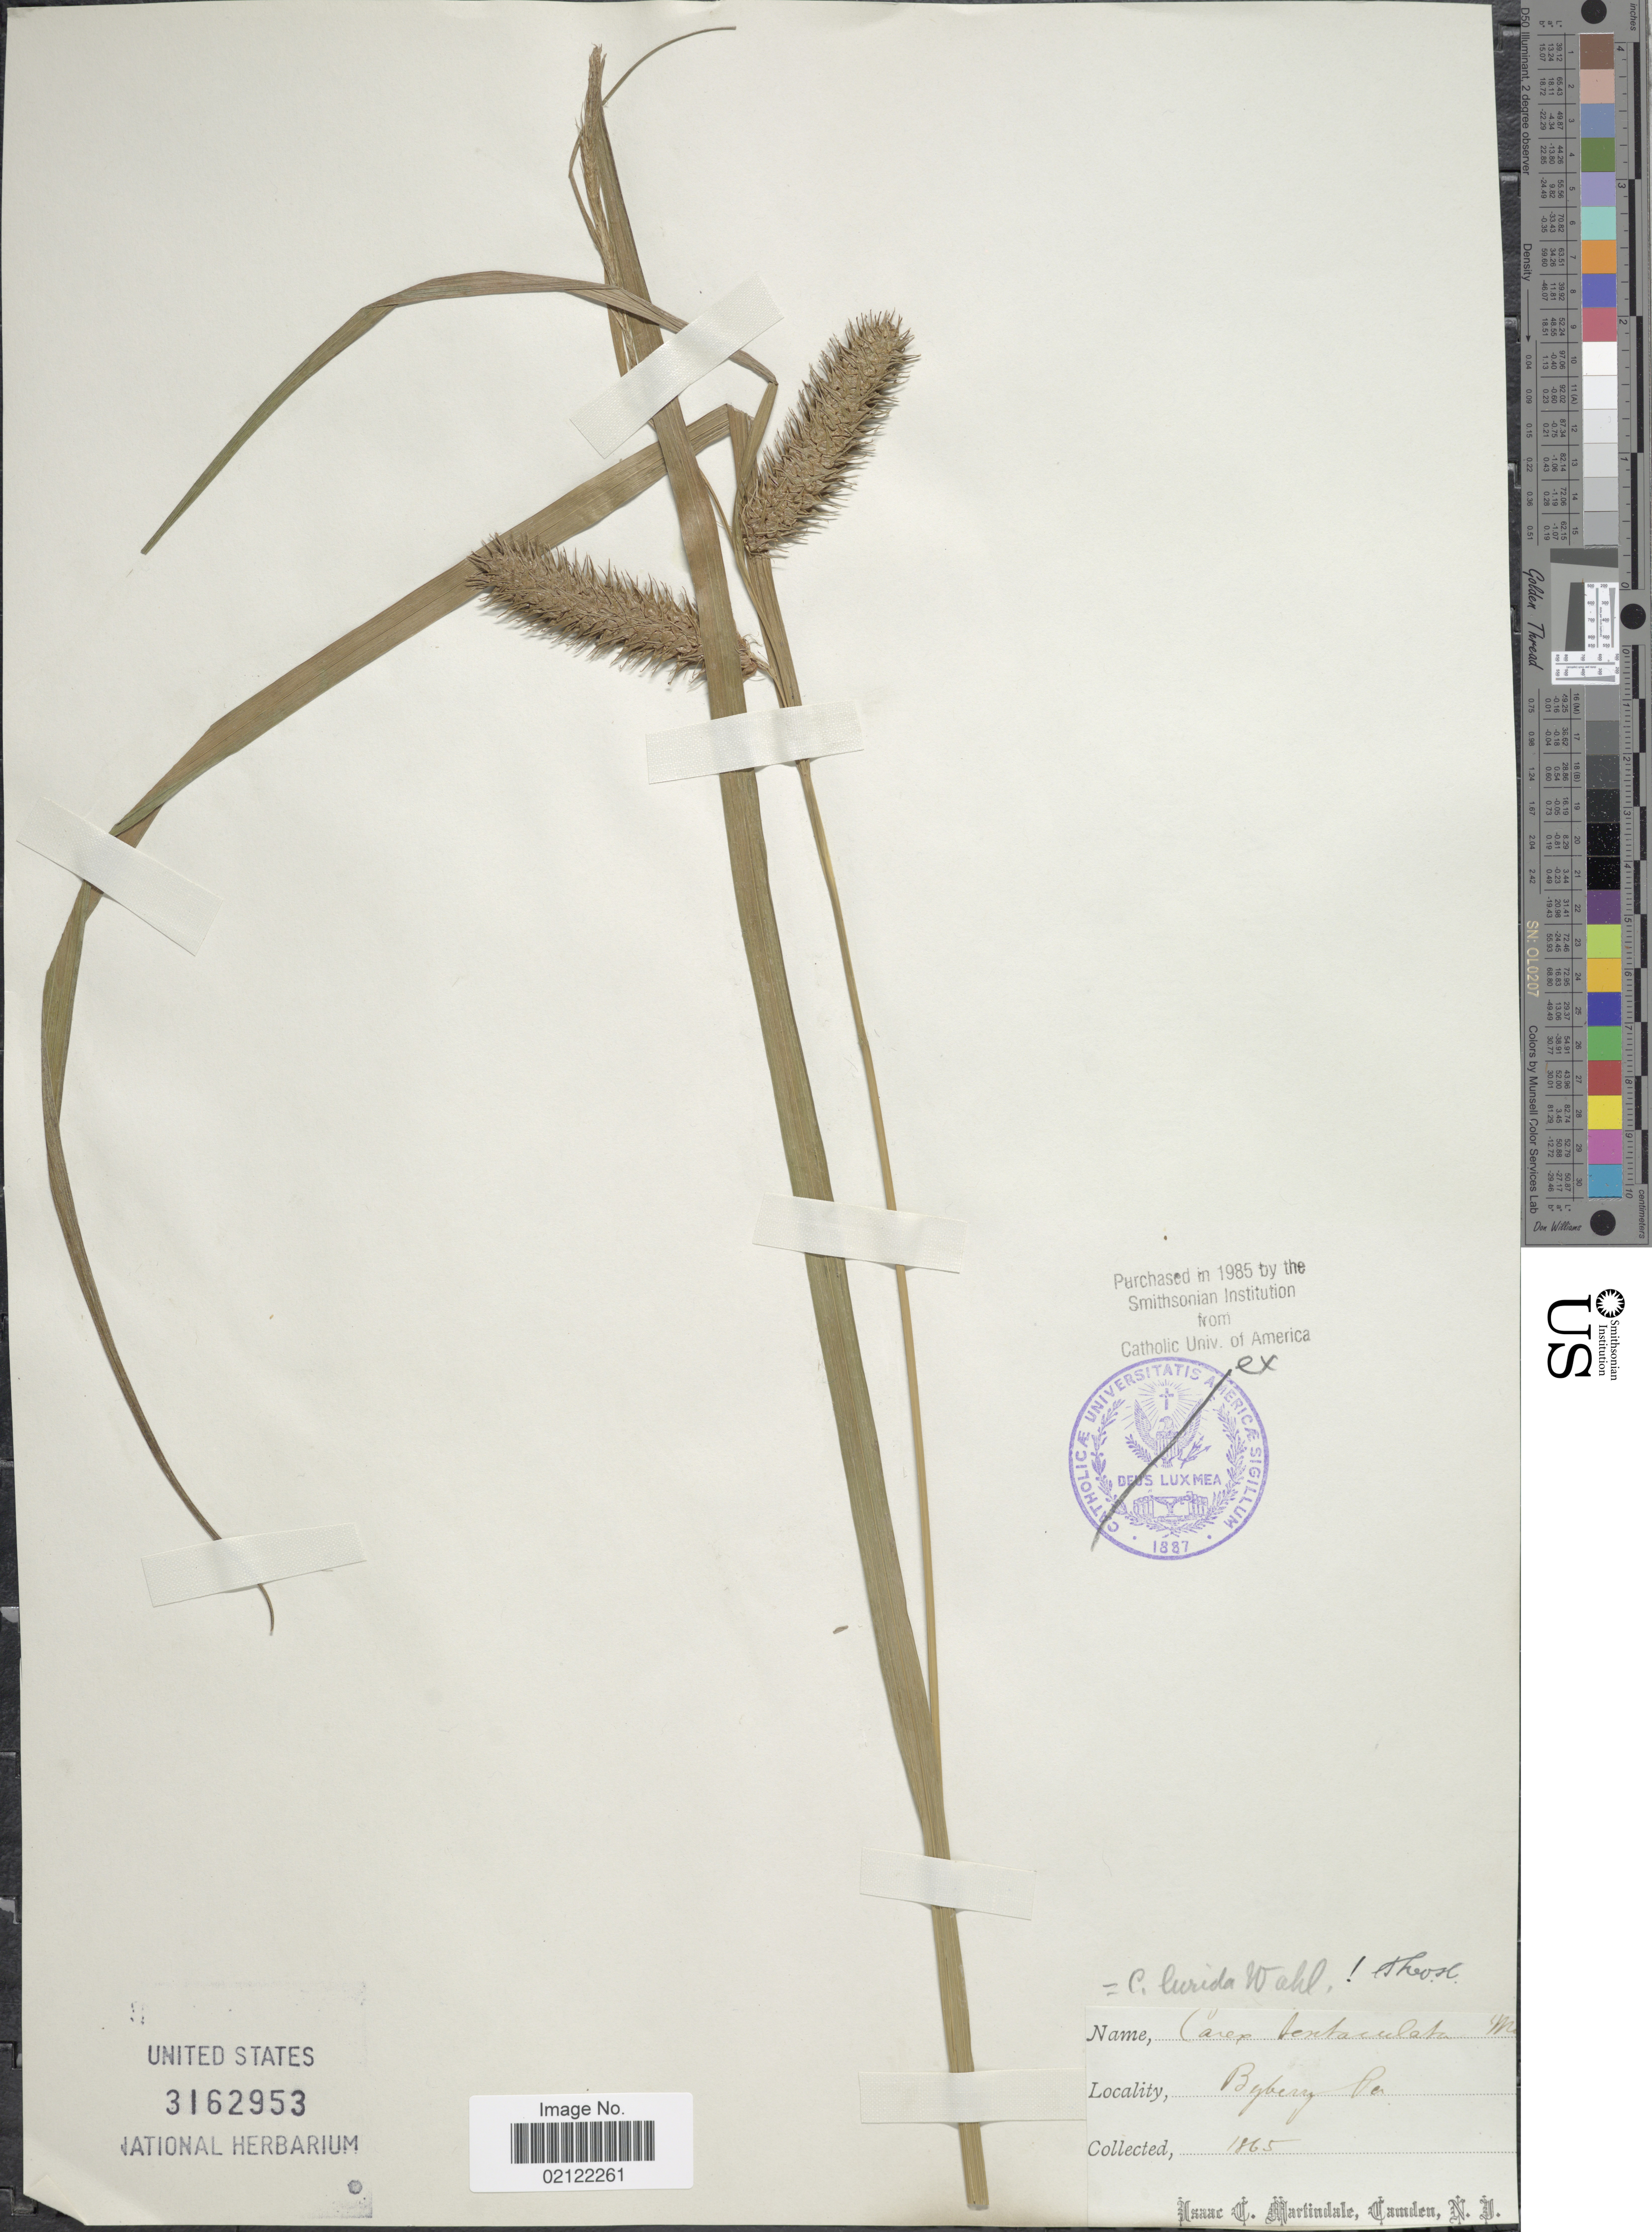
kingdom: Plantae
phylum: Tracheophyta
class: Liliopsida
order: Poales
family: Cyperaceae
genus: Carex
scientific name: Carex lurida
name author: Wahlenb.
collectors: I. Martindale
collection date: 1865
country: United States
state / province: Pennsylvania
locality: Byberry, Pa.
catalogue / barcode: US 3162953